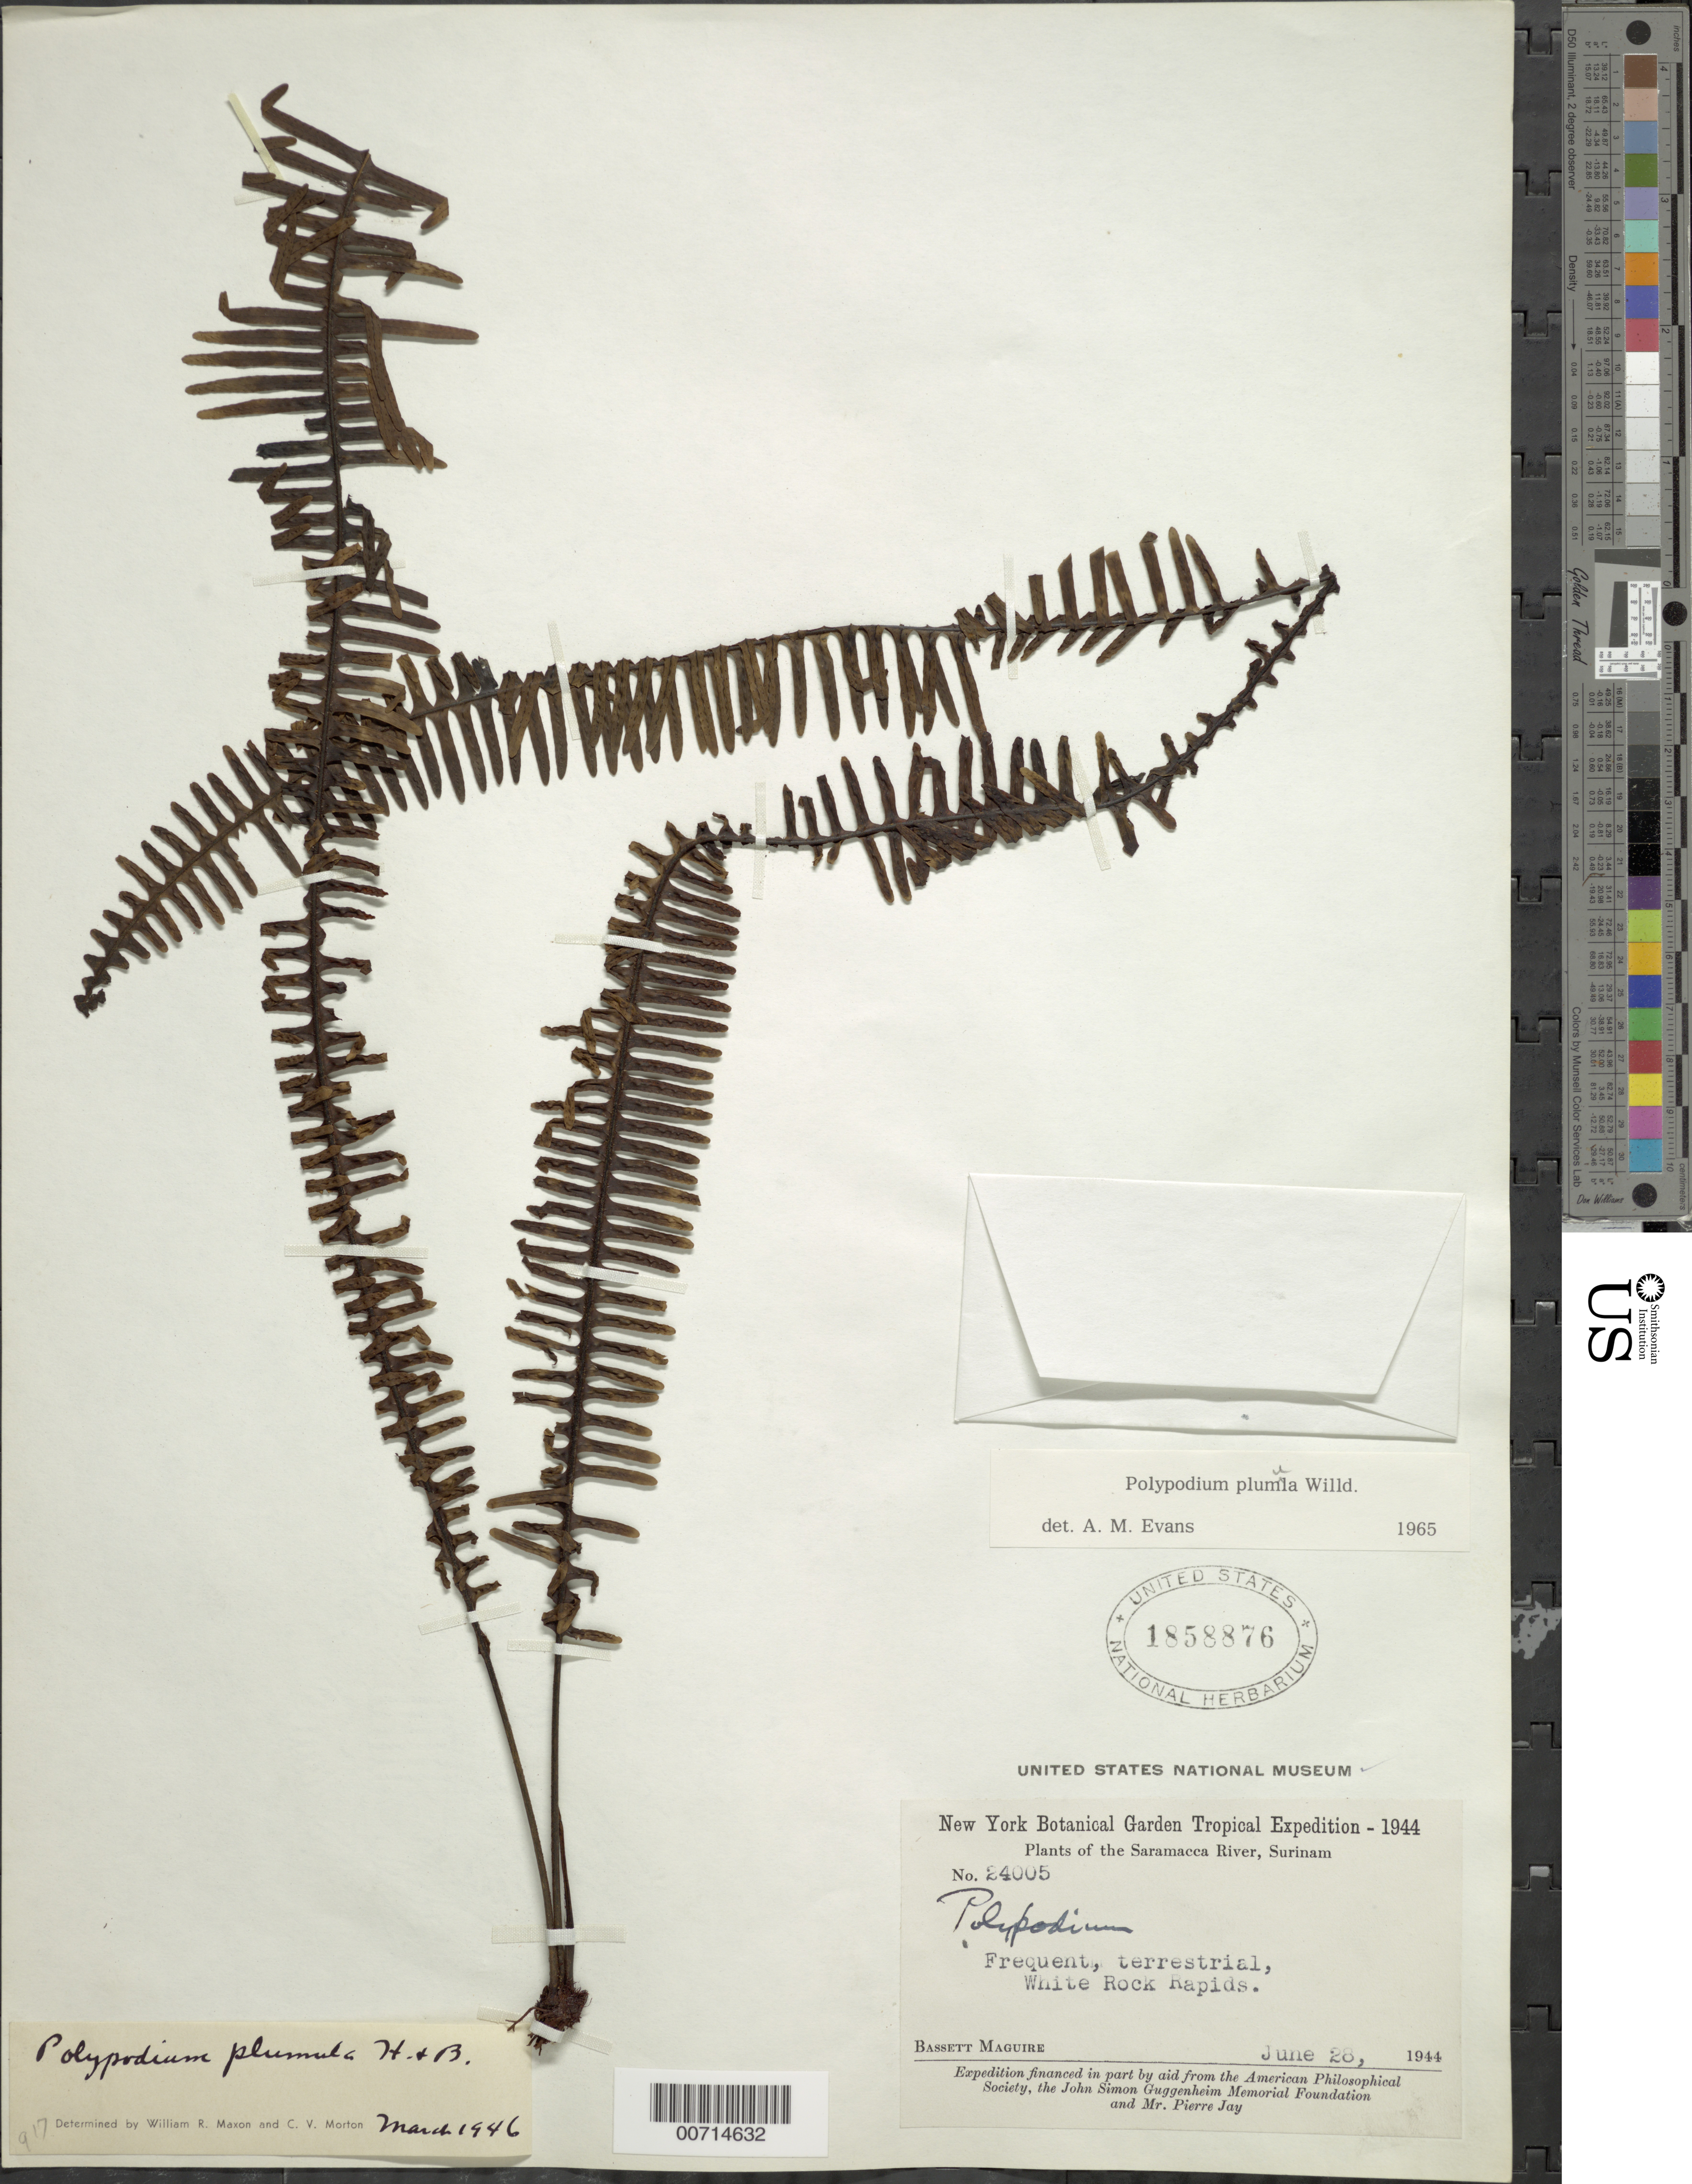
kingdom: Plantae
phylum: Tracheophyta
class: Polypodiopsida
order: Polypodiales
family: Polypodiaceae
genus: Pecluma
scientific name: Pecluma plumula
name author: (Humb. & Bonpl. ex Willd.) M.G. Price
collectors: B. Maguire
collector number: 24005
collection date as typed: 28-Jun-44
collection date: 1944-06-28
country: Suriname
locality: Saramacca River, White Rock Rapids, below Posoegronoe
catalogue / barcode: US 1858876